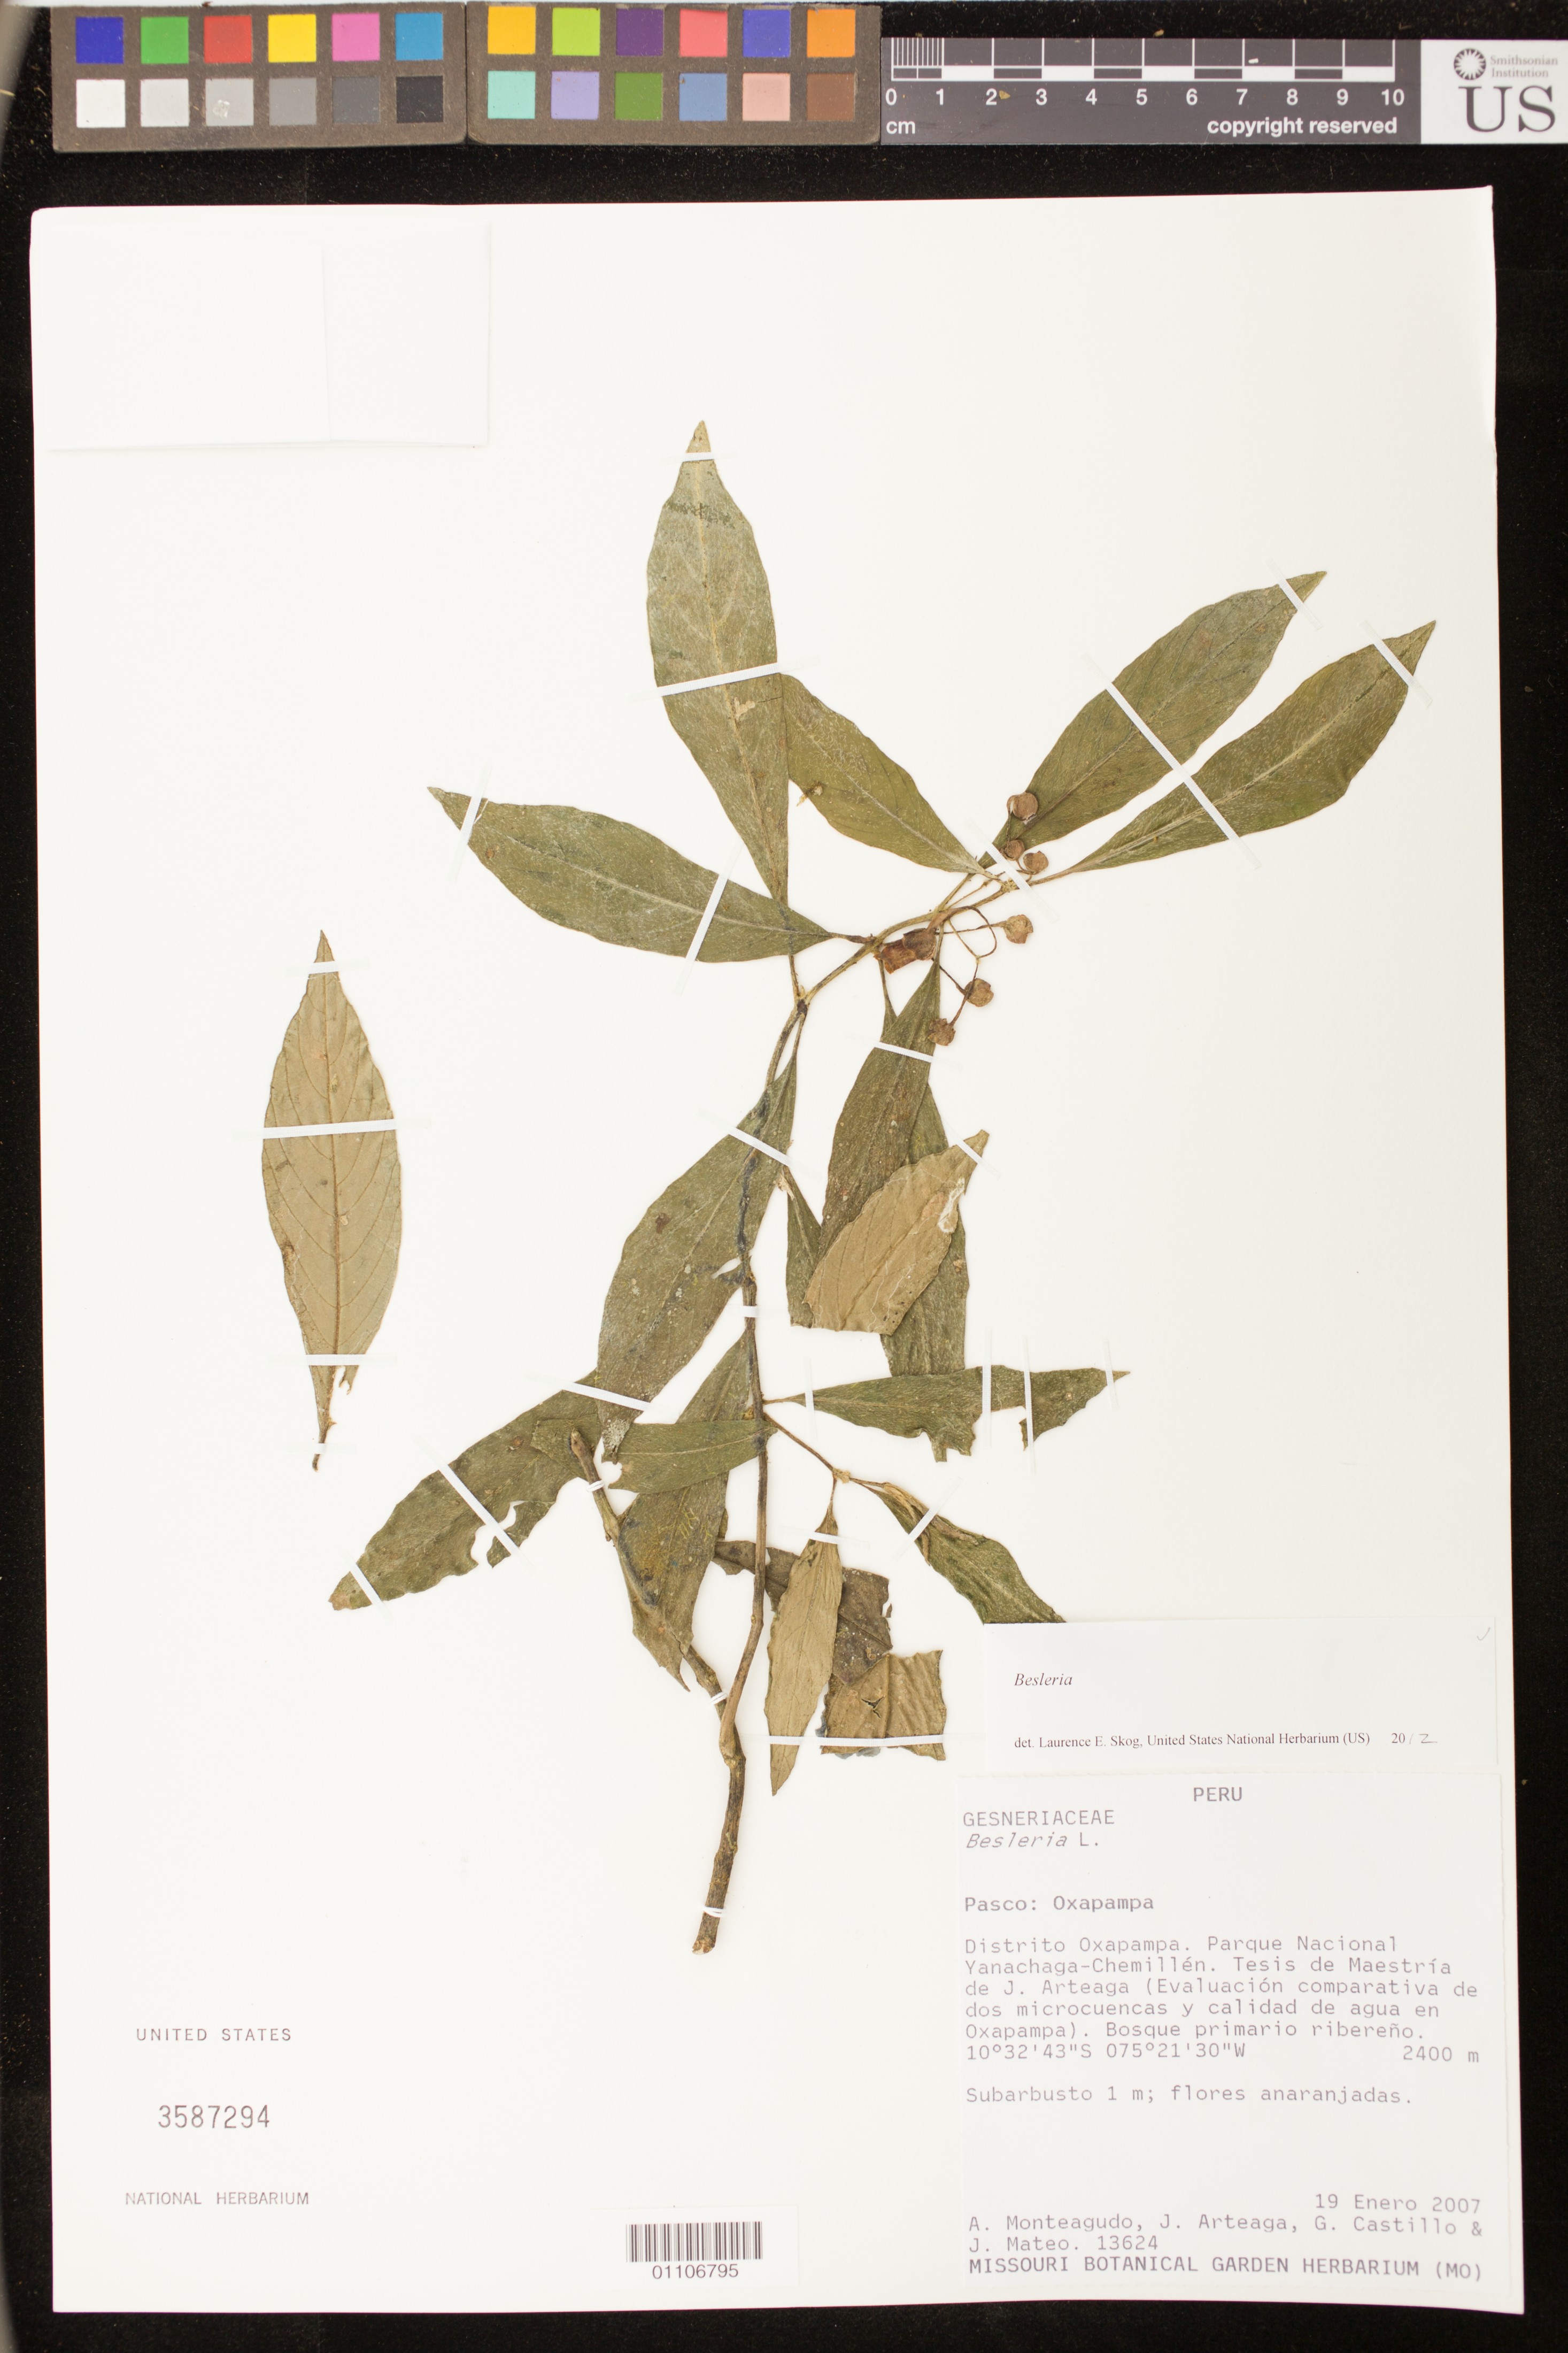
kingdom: Plantae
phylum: Tracheophyta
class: Magnoliopsida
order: Lamiales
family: Gesneriaceae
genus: Besleria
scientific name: Besleria sp.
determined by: Skog, Laurence E.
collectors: A. Monteagudo, J. Arteaga, G. Castillo C. & J. Mateo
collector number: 13624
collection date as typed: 19 Jan 2007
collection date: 2007-01-19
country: Peru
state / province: Pasco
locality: Oxapampa: Distrito Oxapampa. Parque Nacional Yanachaga-Chemillen. Tesis de Maestria de J. Arteaga (Evaluacion comparativa de dos microcuencas y calidad de agua en Oxapampa)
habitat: Bosque primario ribereno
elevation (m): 2400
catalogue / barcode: US 3587294